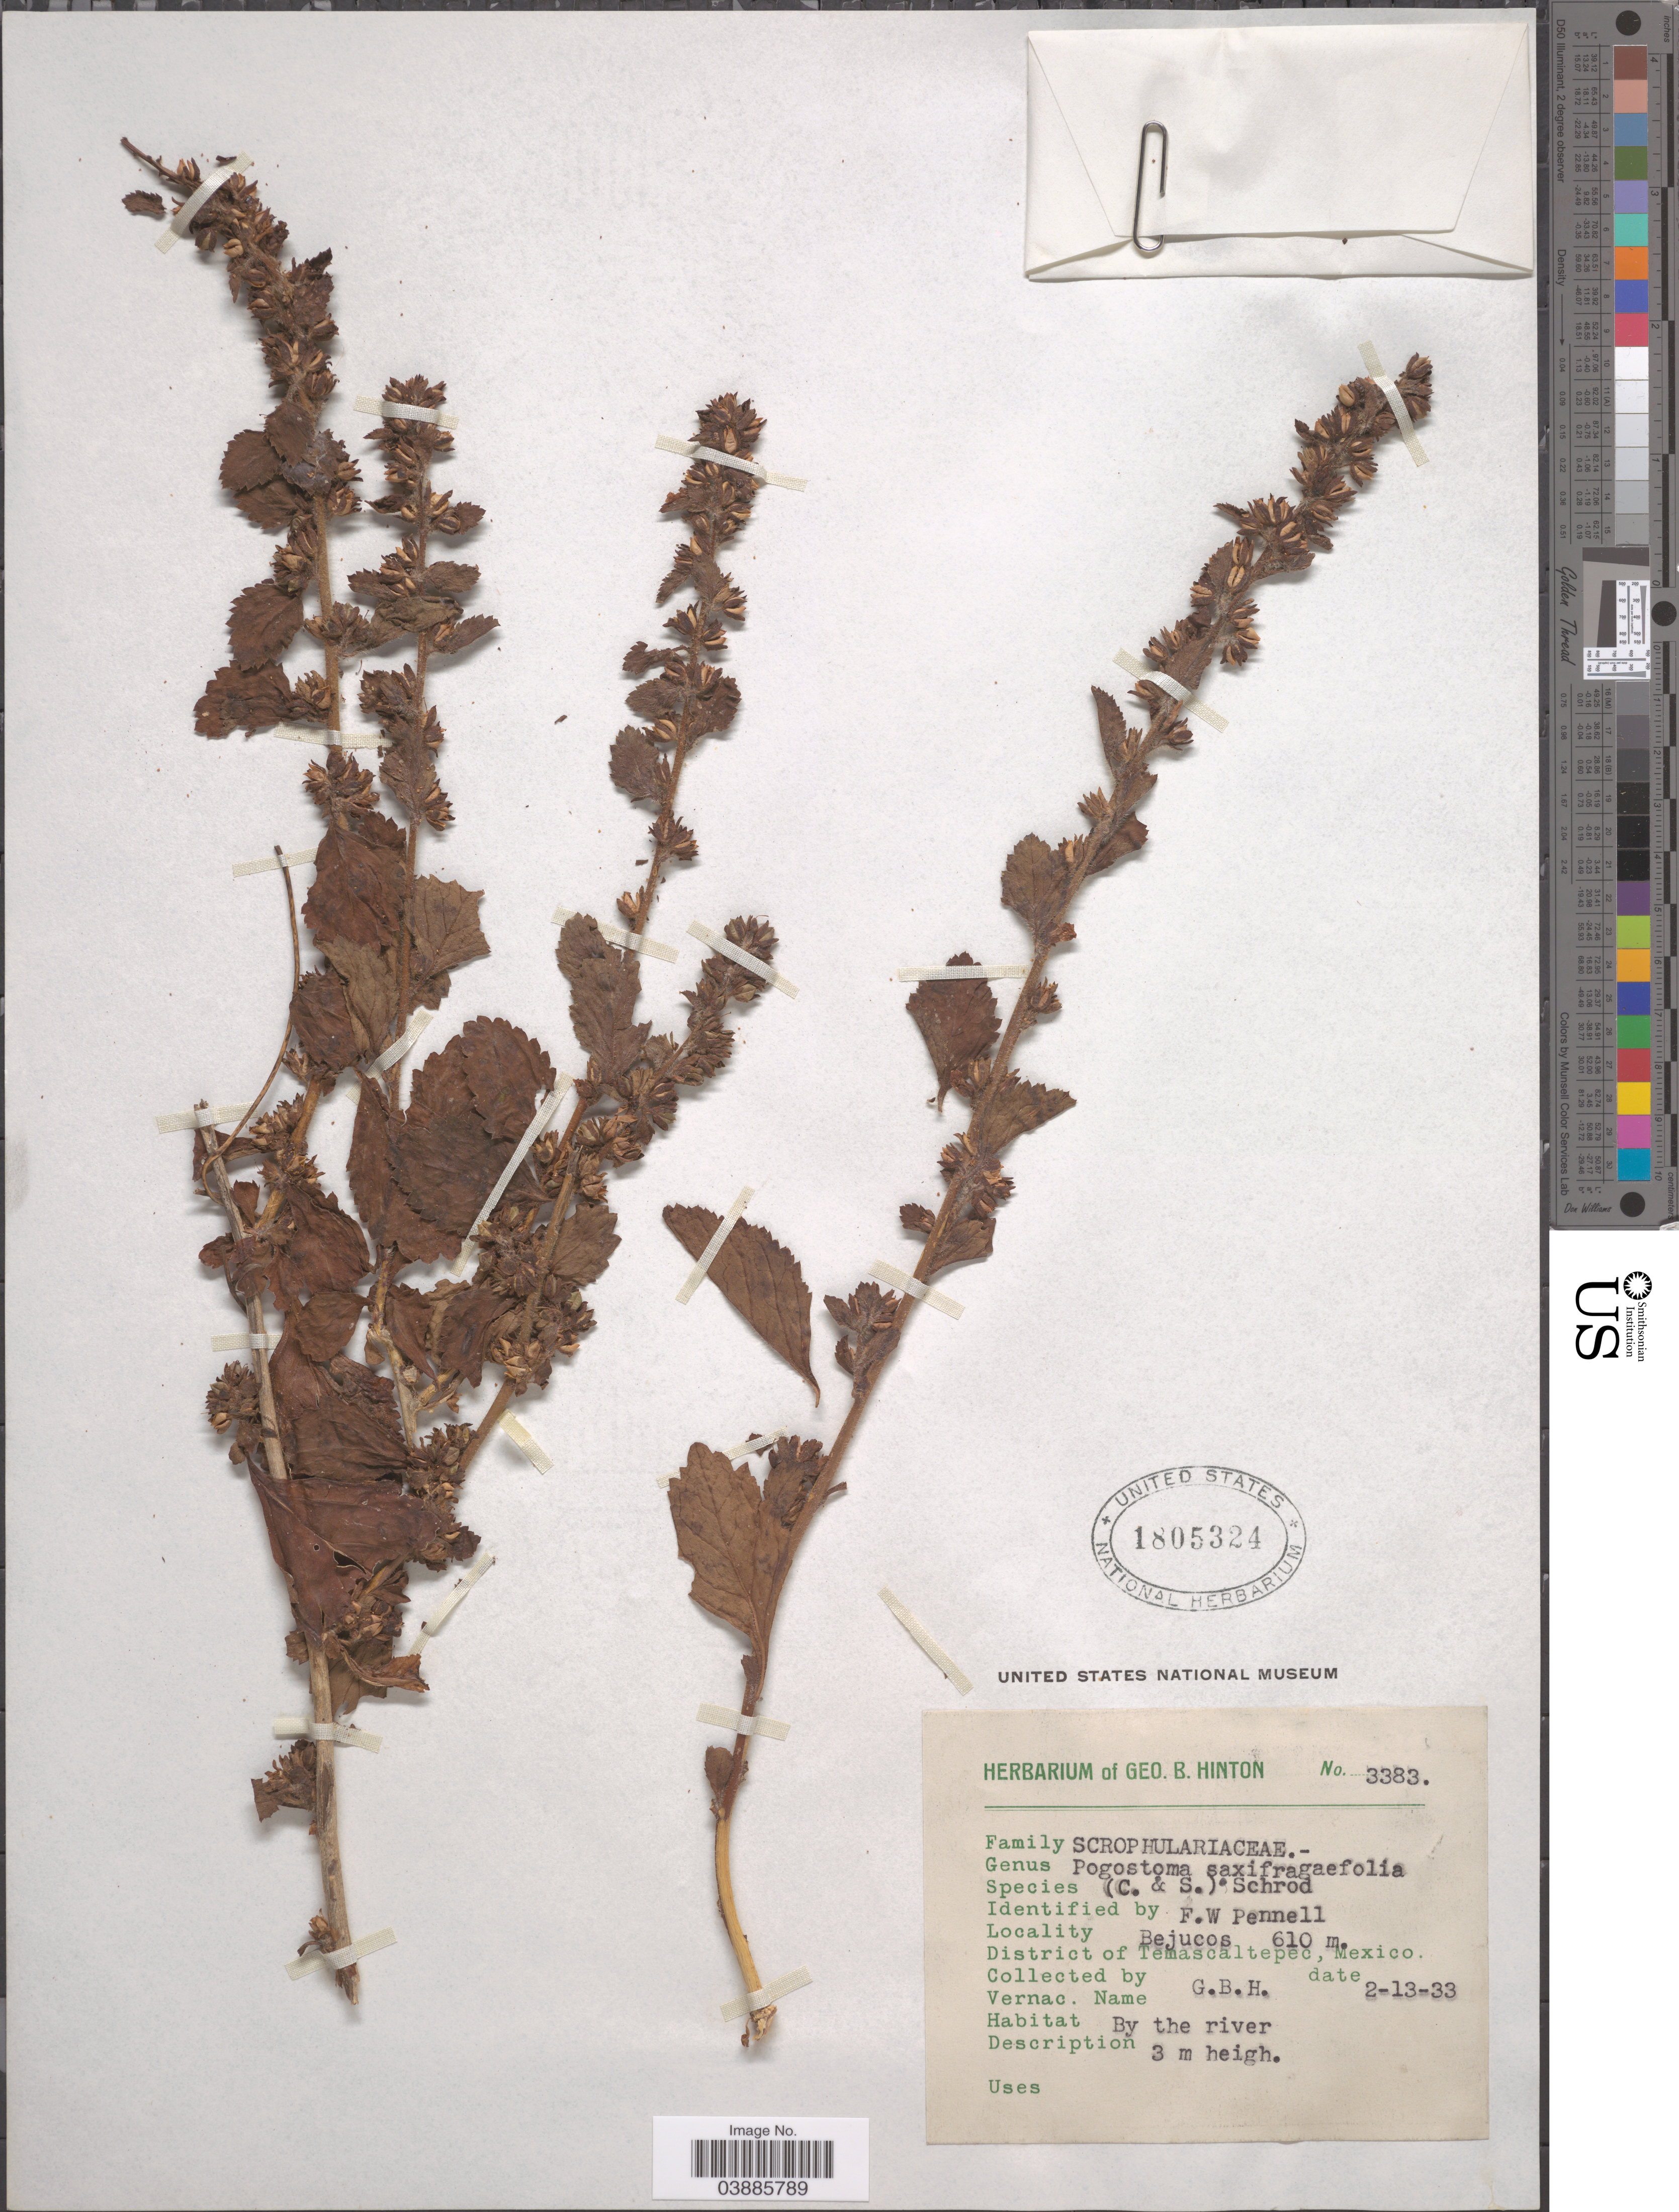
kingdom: Plantae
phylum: Tracheophyta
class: Magnoliopsida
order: Lamiales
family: Scrophulariaceae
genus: Pogostoma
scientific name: Pogostoma saxifragifolia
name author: (Schltdl. & Cham.) Schrad.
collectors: G. B. Hinton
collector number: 3383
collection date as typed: Transcribed d/m/y: 13/2/33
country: Mexico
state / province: México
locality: Bejucos. District of Temascaltepec.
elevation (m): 610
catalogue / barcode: US 1805324